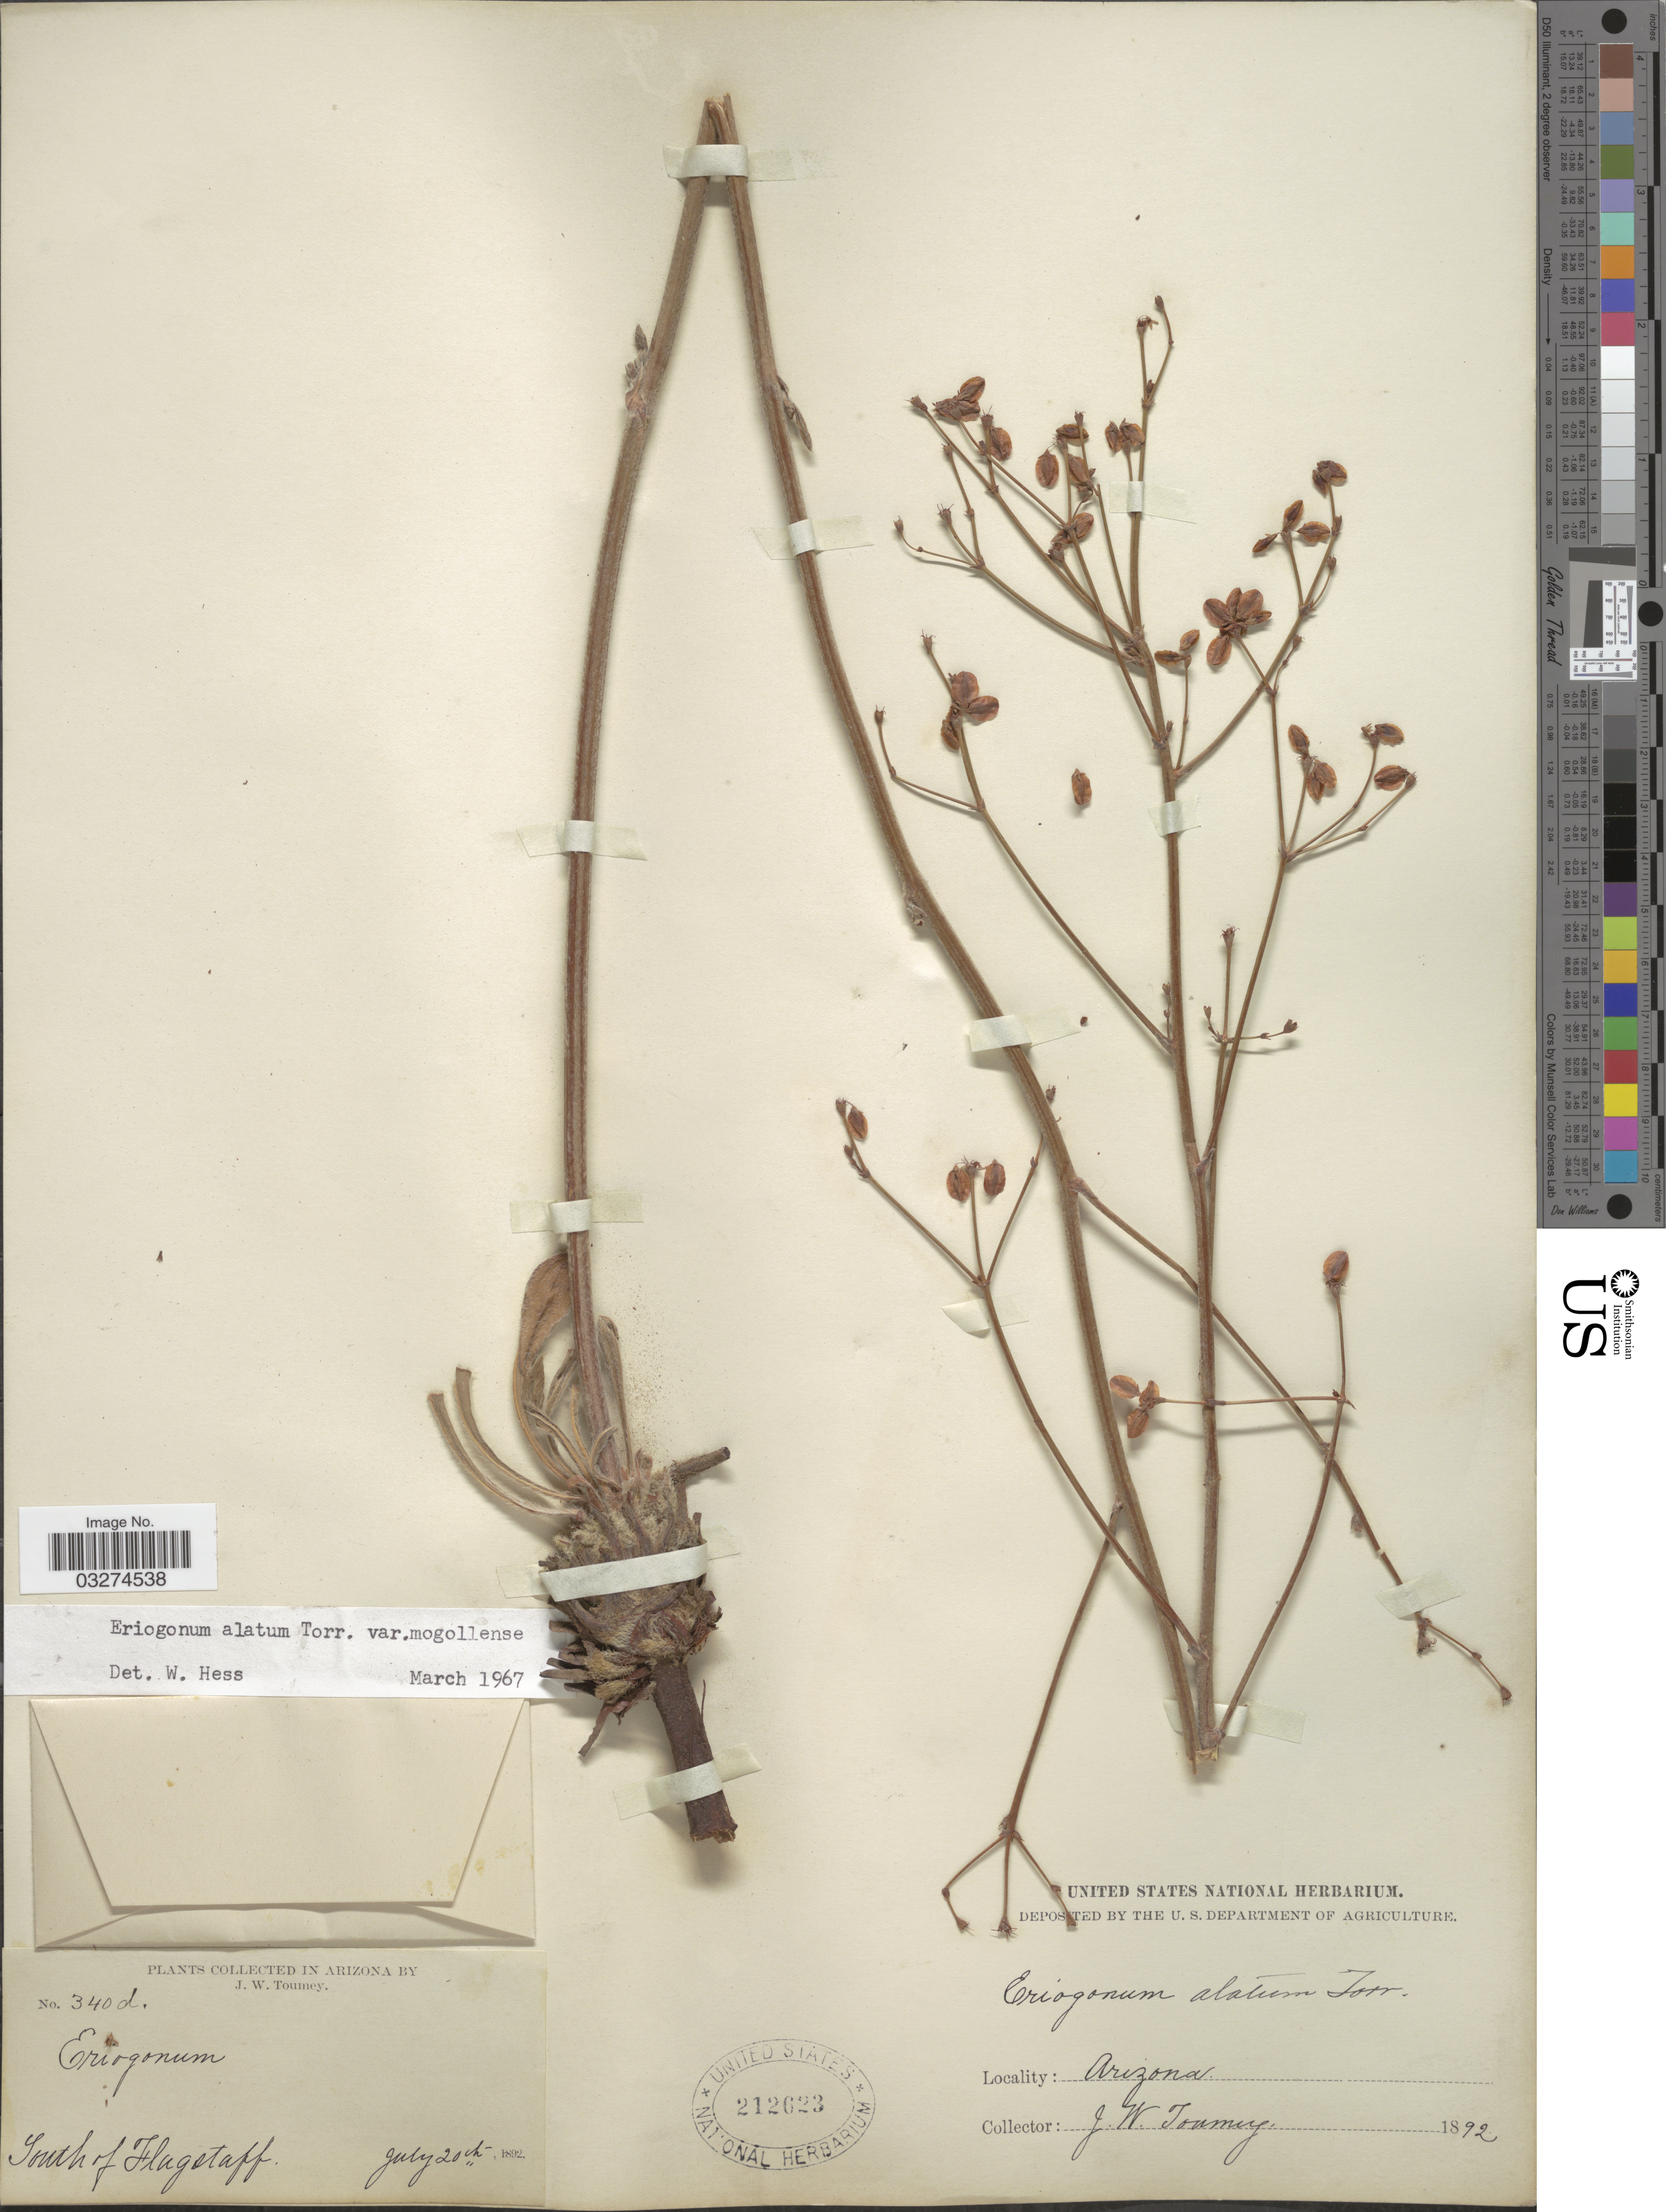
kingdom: Plantae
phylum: Tracheophyta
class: Magnoliopsida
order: Caryophyllales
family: Polygonaceae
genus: Eriogonum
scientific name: Eriogonum alatum var. mogollense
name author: S. Stokes ex M.E. Jones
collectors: J. W. Toumey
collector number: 340d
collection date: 1892-07-20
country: United States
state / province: Arizona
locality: South of Flagstaff.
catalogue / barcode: US 212623